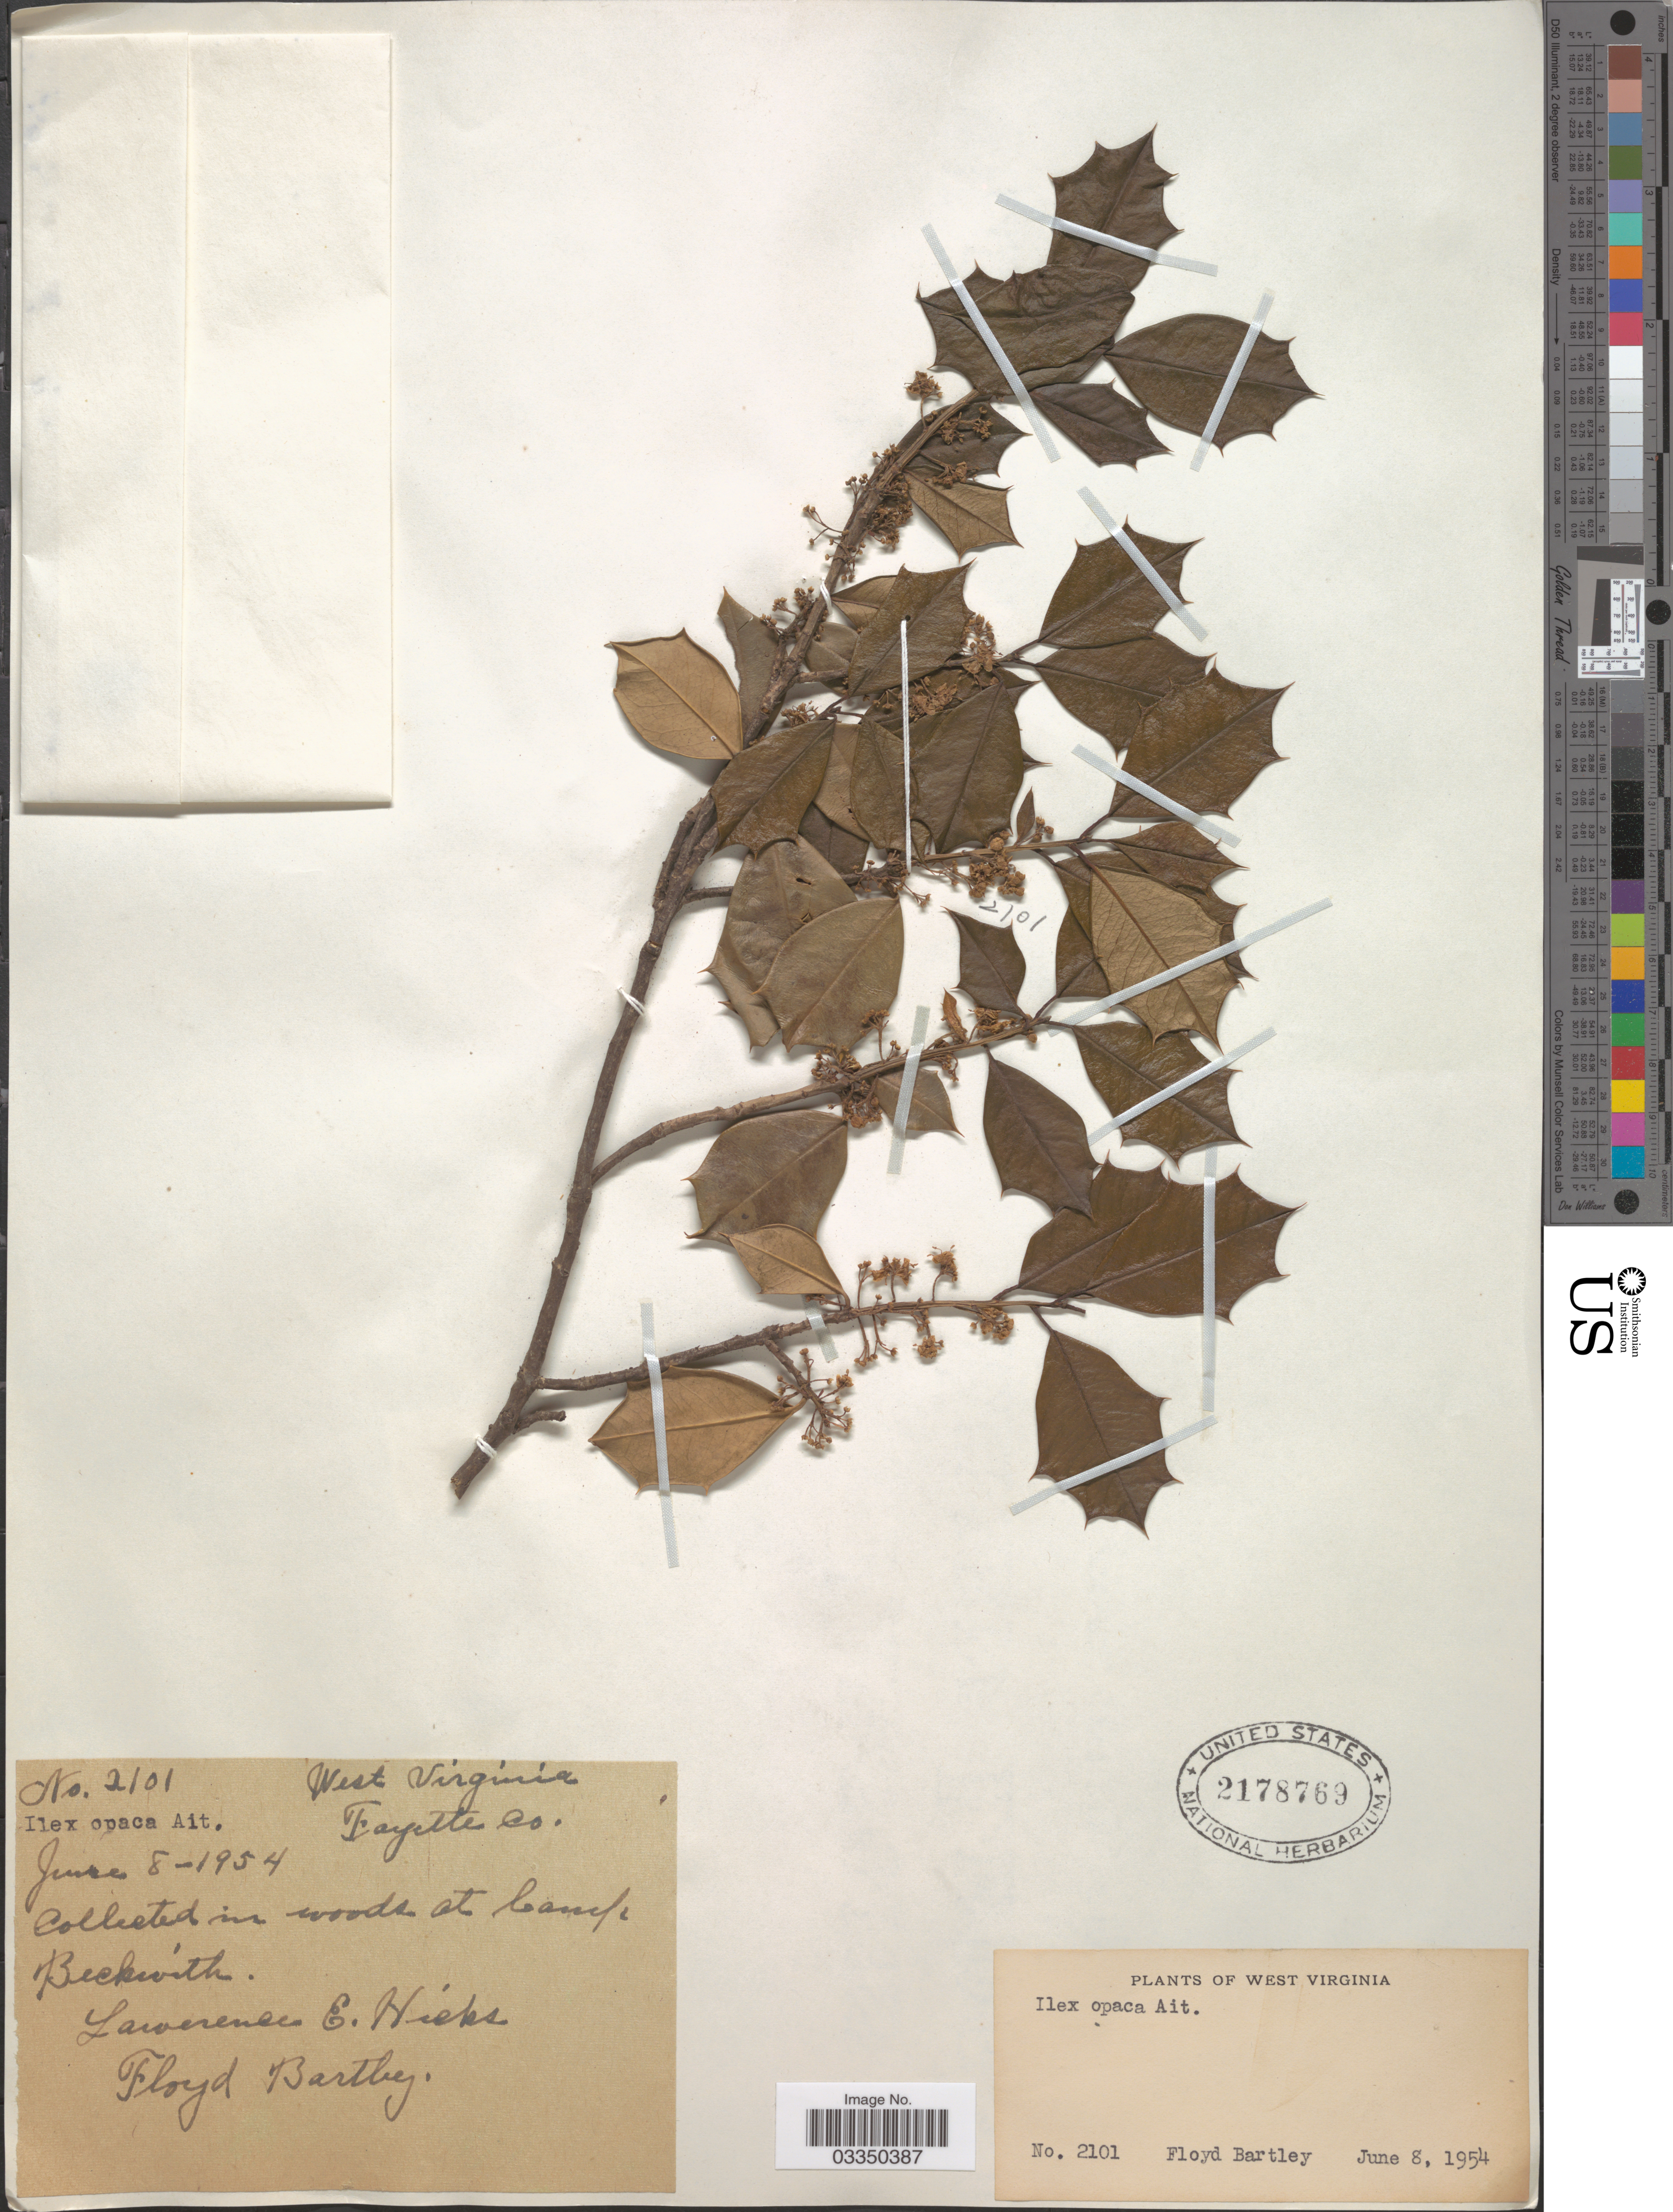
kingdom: Plantae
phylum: Tracheophyta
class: Magnoliopsida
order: Aquifoliales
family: Aquifoliaceae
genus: Ilex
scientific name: Ilex opaca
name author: Aiton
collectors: L. E. Hicks & F. Bartley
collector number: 2101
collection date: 1954-06-08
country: United States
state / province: West Virginia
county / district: Fayette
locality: Fayette Co. In woods at Camp Beckwith.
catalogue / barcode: US 2178769